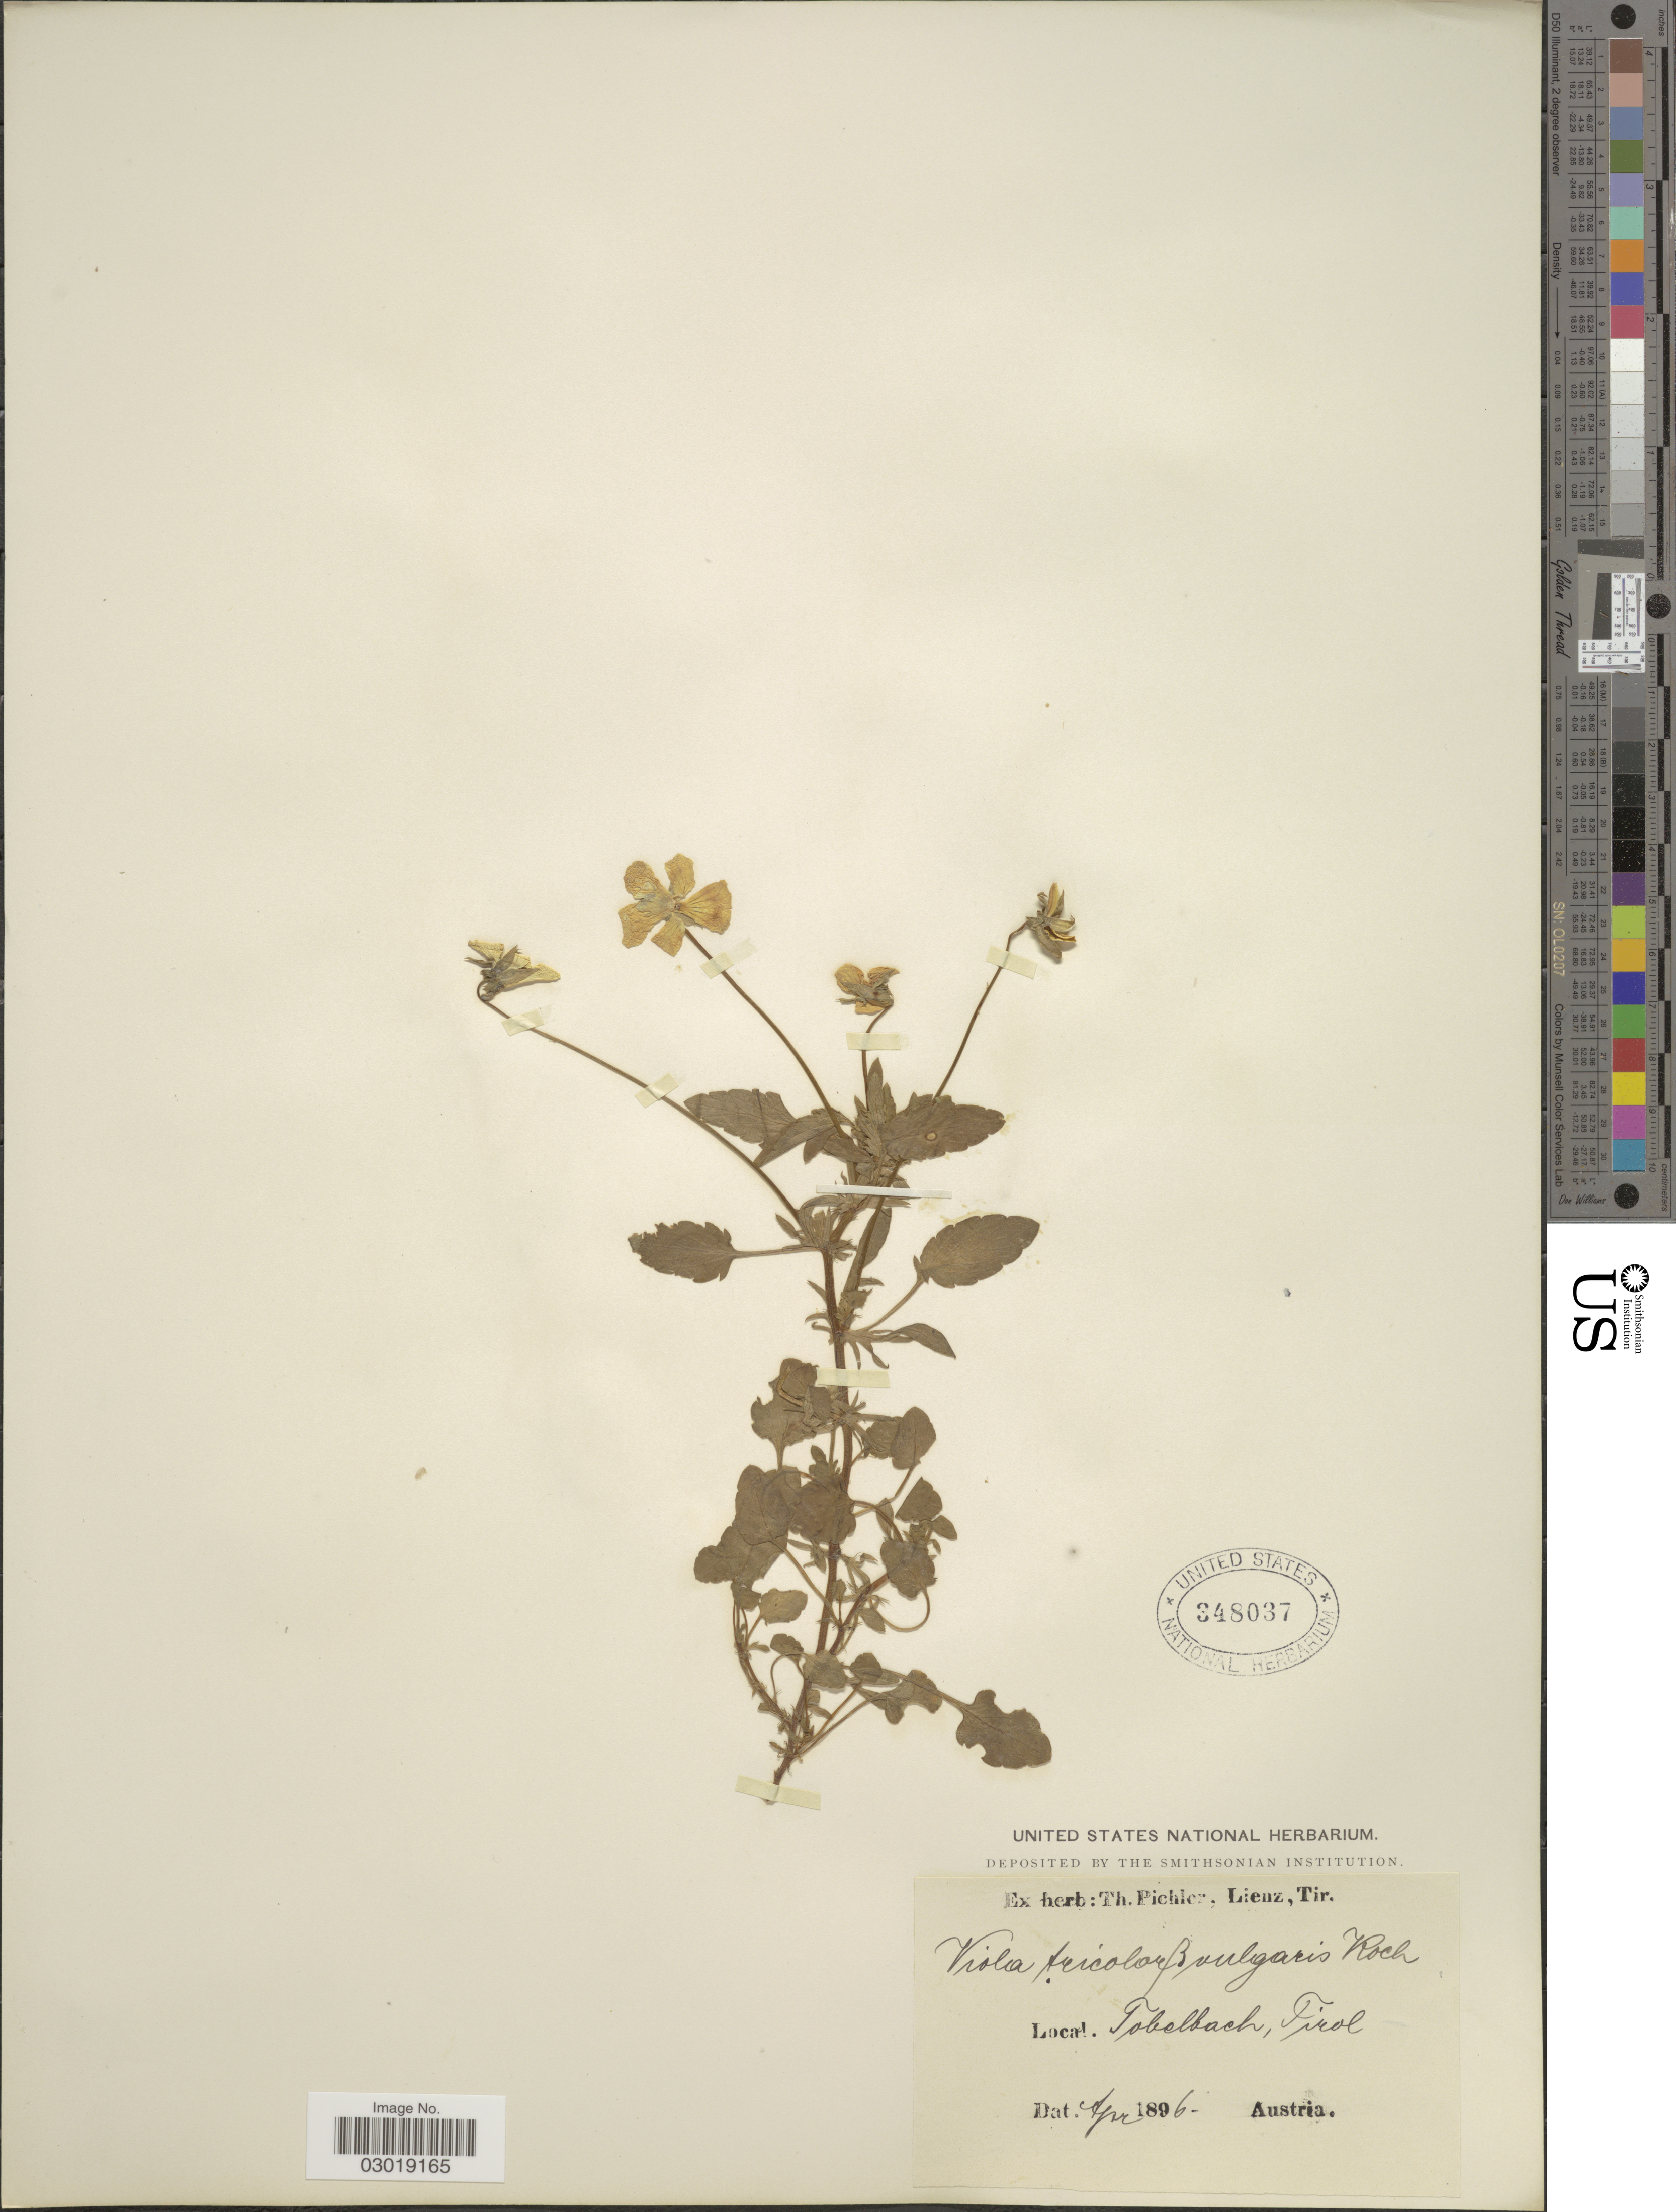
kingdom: Plantae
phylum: Tracheophyta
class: Magnoliopsida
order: Malpighiales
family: Violaceae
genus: Viola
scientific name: Viola tricolor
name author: L.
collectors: ex herb. T. Pichler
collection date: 1896-04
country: Austria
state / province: Tirol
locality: Tobelbach, Tirol.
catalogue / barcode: US 348037